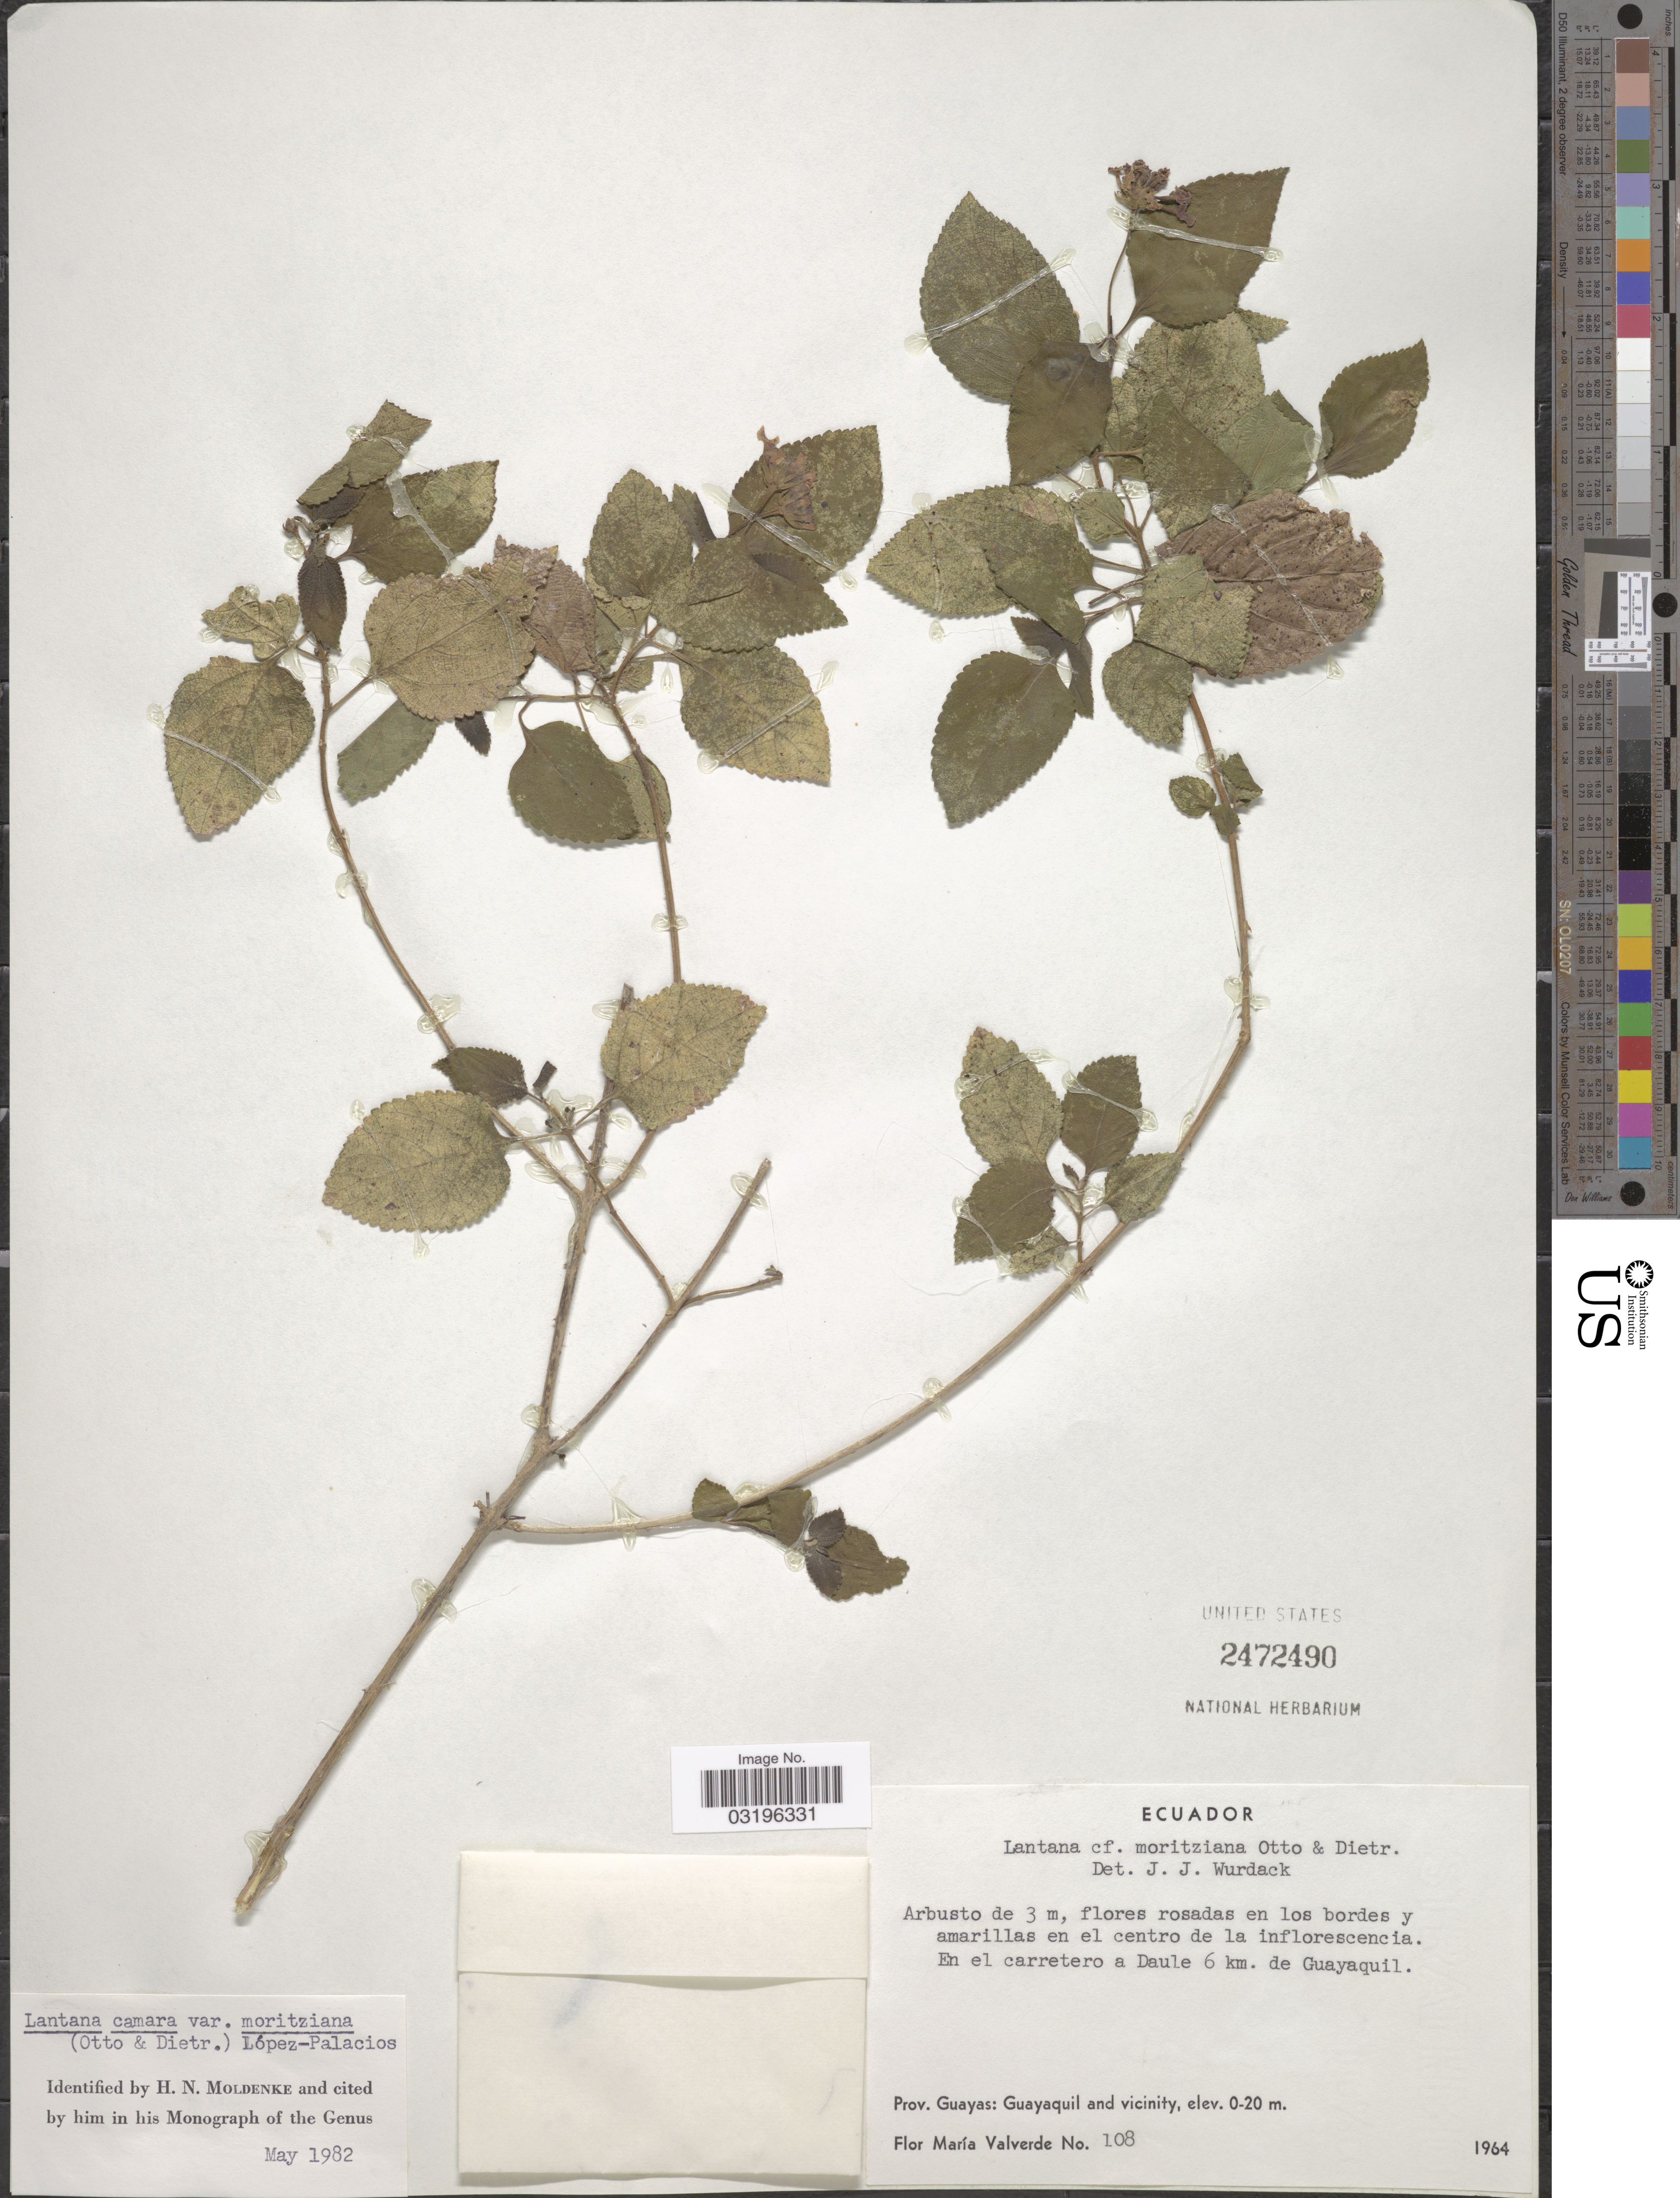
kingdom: Plantae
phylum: Tracheophyta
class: Magnoliopsida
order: Lamiales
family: Verbenaceae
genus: Lantana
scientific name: Lantana camara var. moritziana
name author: (Otto & A. Dietr.) López-Pal.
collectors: F. M. Valverde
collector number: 108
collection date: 1964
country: Ecuador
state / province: Guayas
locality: En el carretero a Daule 6 km. de Guayaquil. Prov. Guayas: Guayaquil and vicinity.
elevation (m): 0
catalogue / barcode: US 2472490